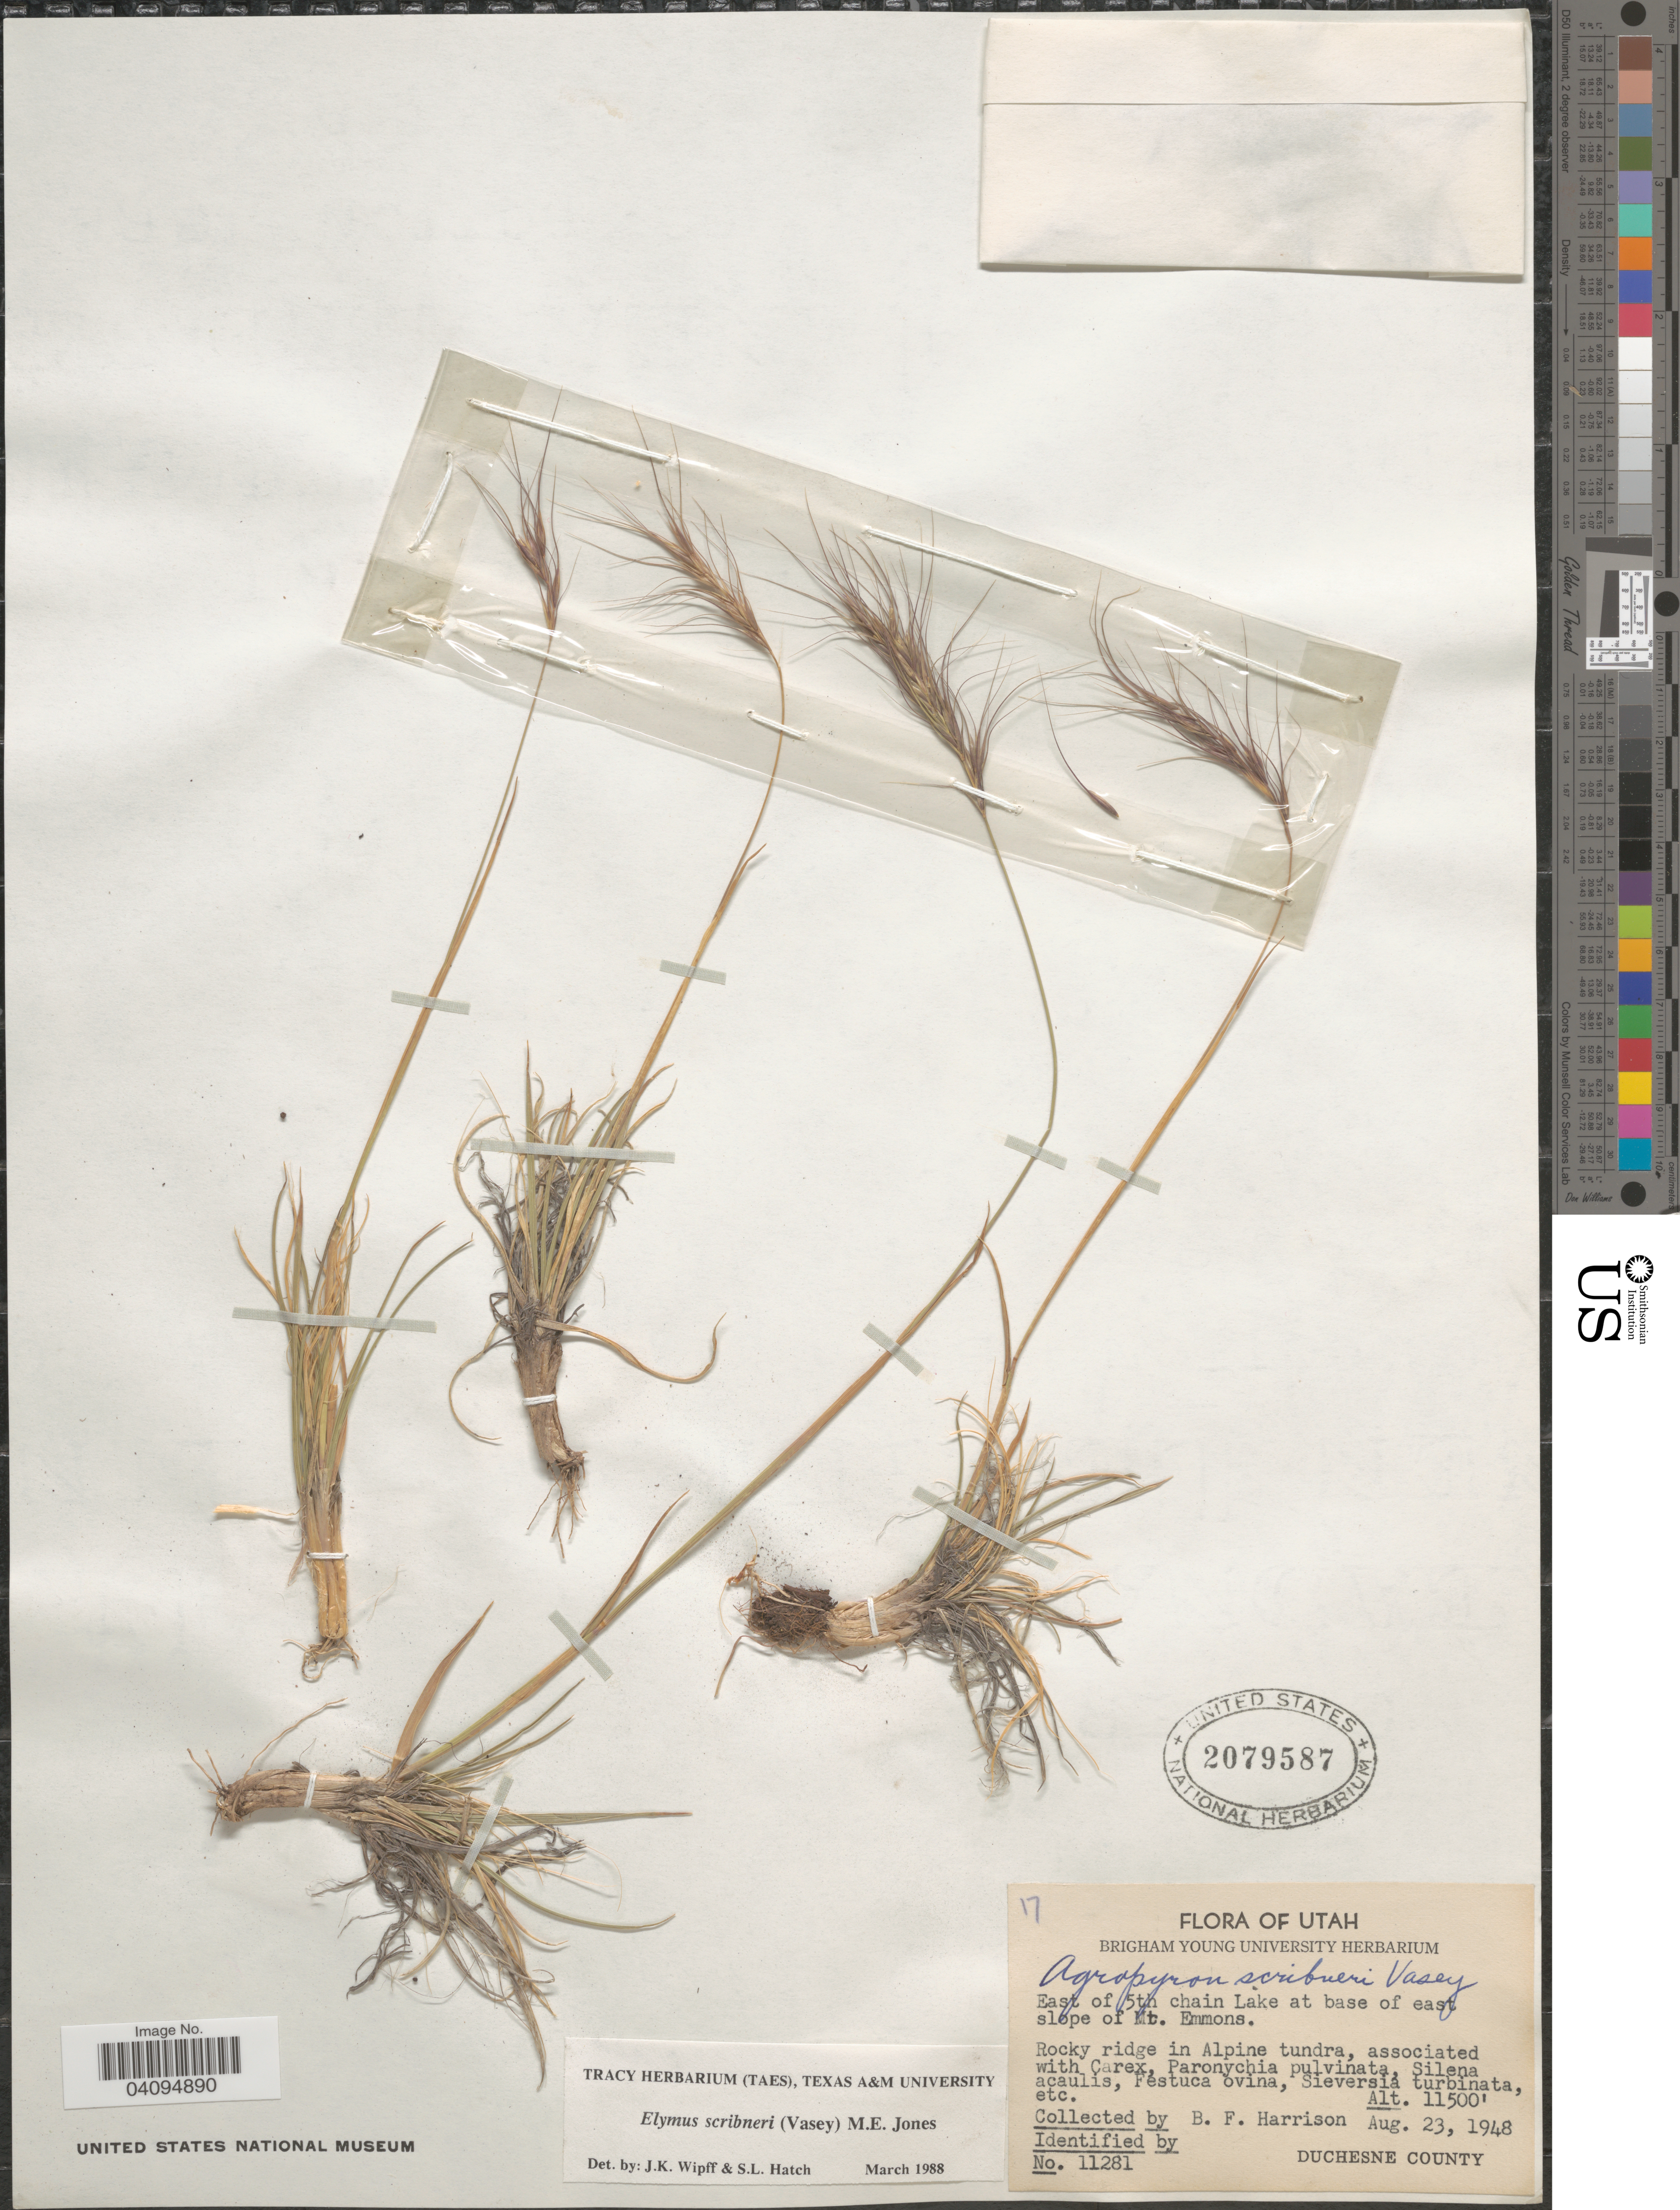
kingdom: Plantae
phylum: Tracheophyta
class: Liliopsida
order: Poales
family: Poaceae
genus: Elymus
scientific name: Elymus scribneri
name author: (Vasey) M.E. Jones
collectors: B. F. Harrison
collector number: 11281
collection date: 1948-08-23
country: United States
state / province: Utah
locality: East of 5th chain Lake at base of east slope of Mt. Emmons. Rocky ridge in Alpine tundra. Duchesne County.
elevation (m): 3505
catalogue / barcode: US 2079587